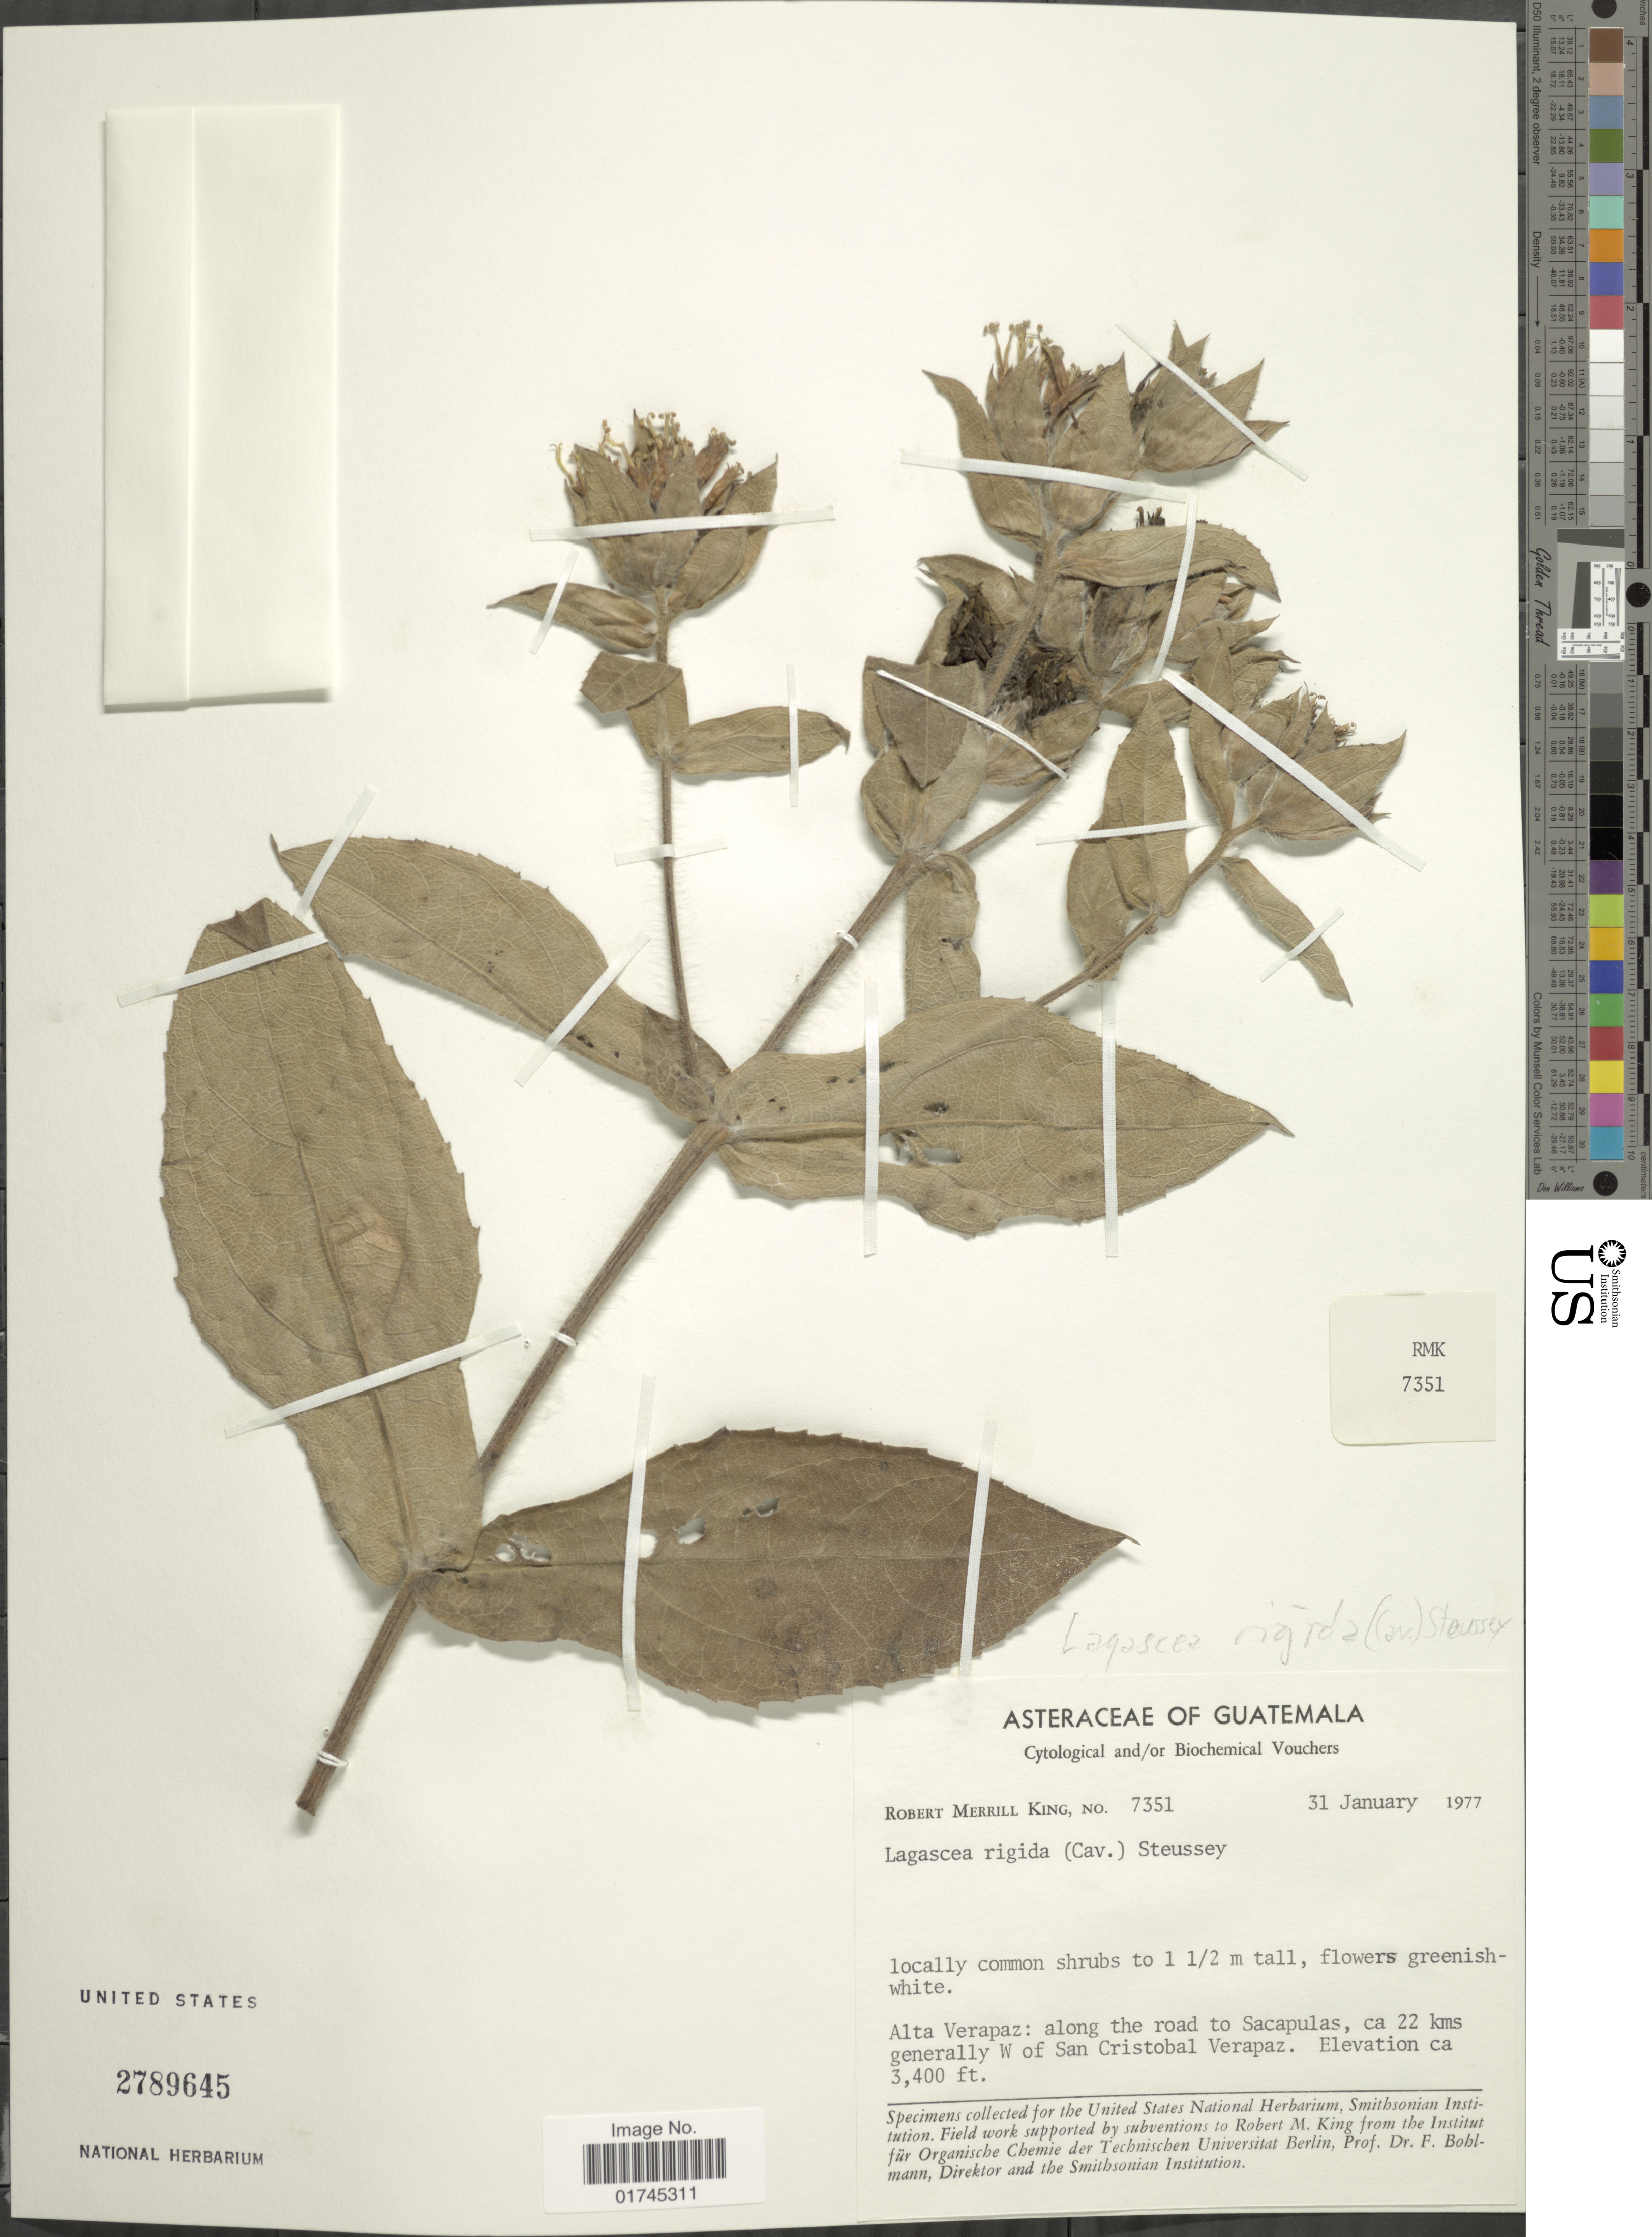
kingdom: Plantae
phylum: Tracheophyta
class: Magnoliopsida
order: Asterales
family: Asteraceae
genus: Lagascea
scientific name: Lagascea helianthifolia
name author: Kunth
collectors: R. M. King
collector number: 7351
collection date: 1977-01-31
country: Guatemala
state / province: Alta Verapaz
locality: Along the road to Sacapulas, ca 22 kms generally W of San Cristobal Verapaz.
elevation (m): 1036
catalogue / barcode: US 2789645